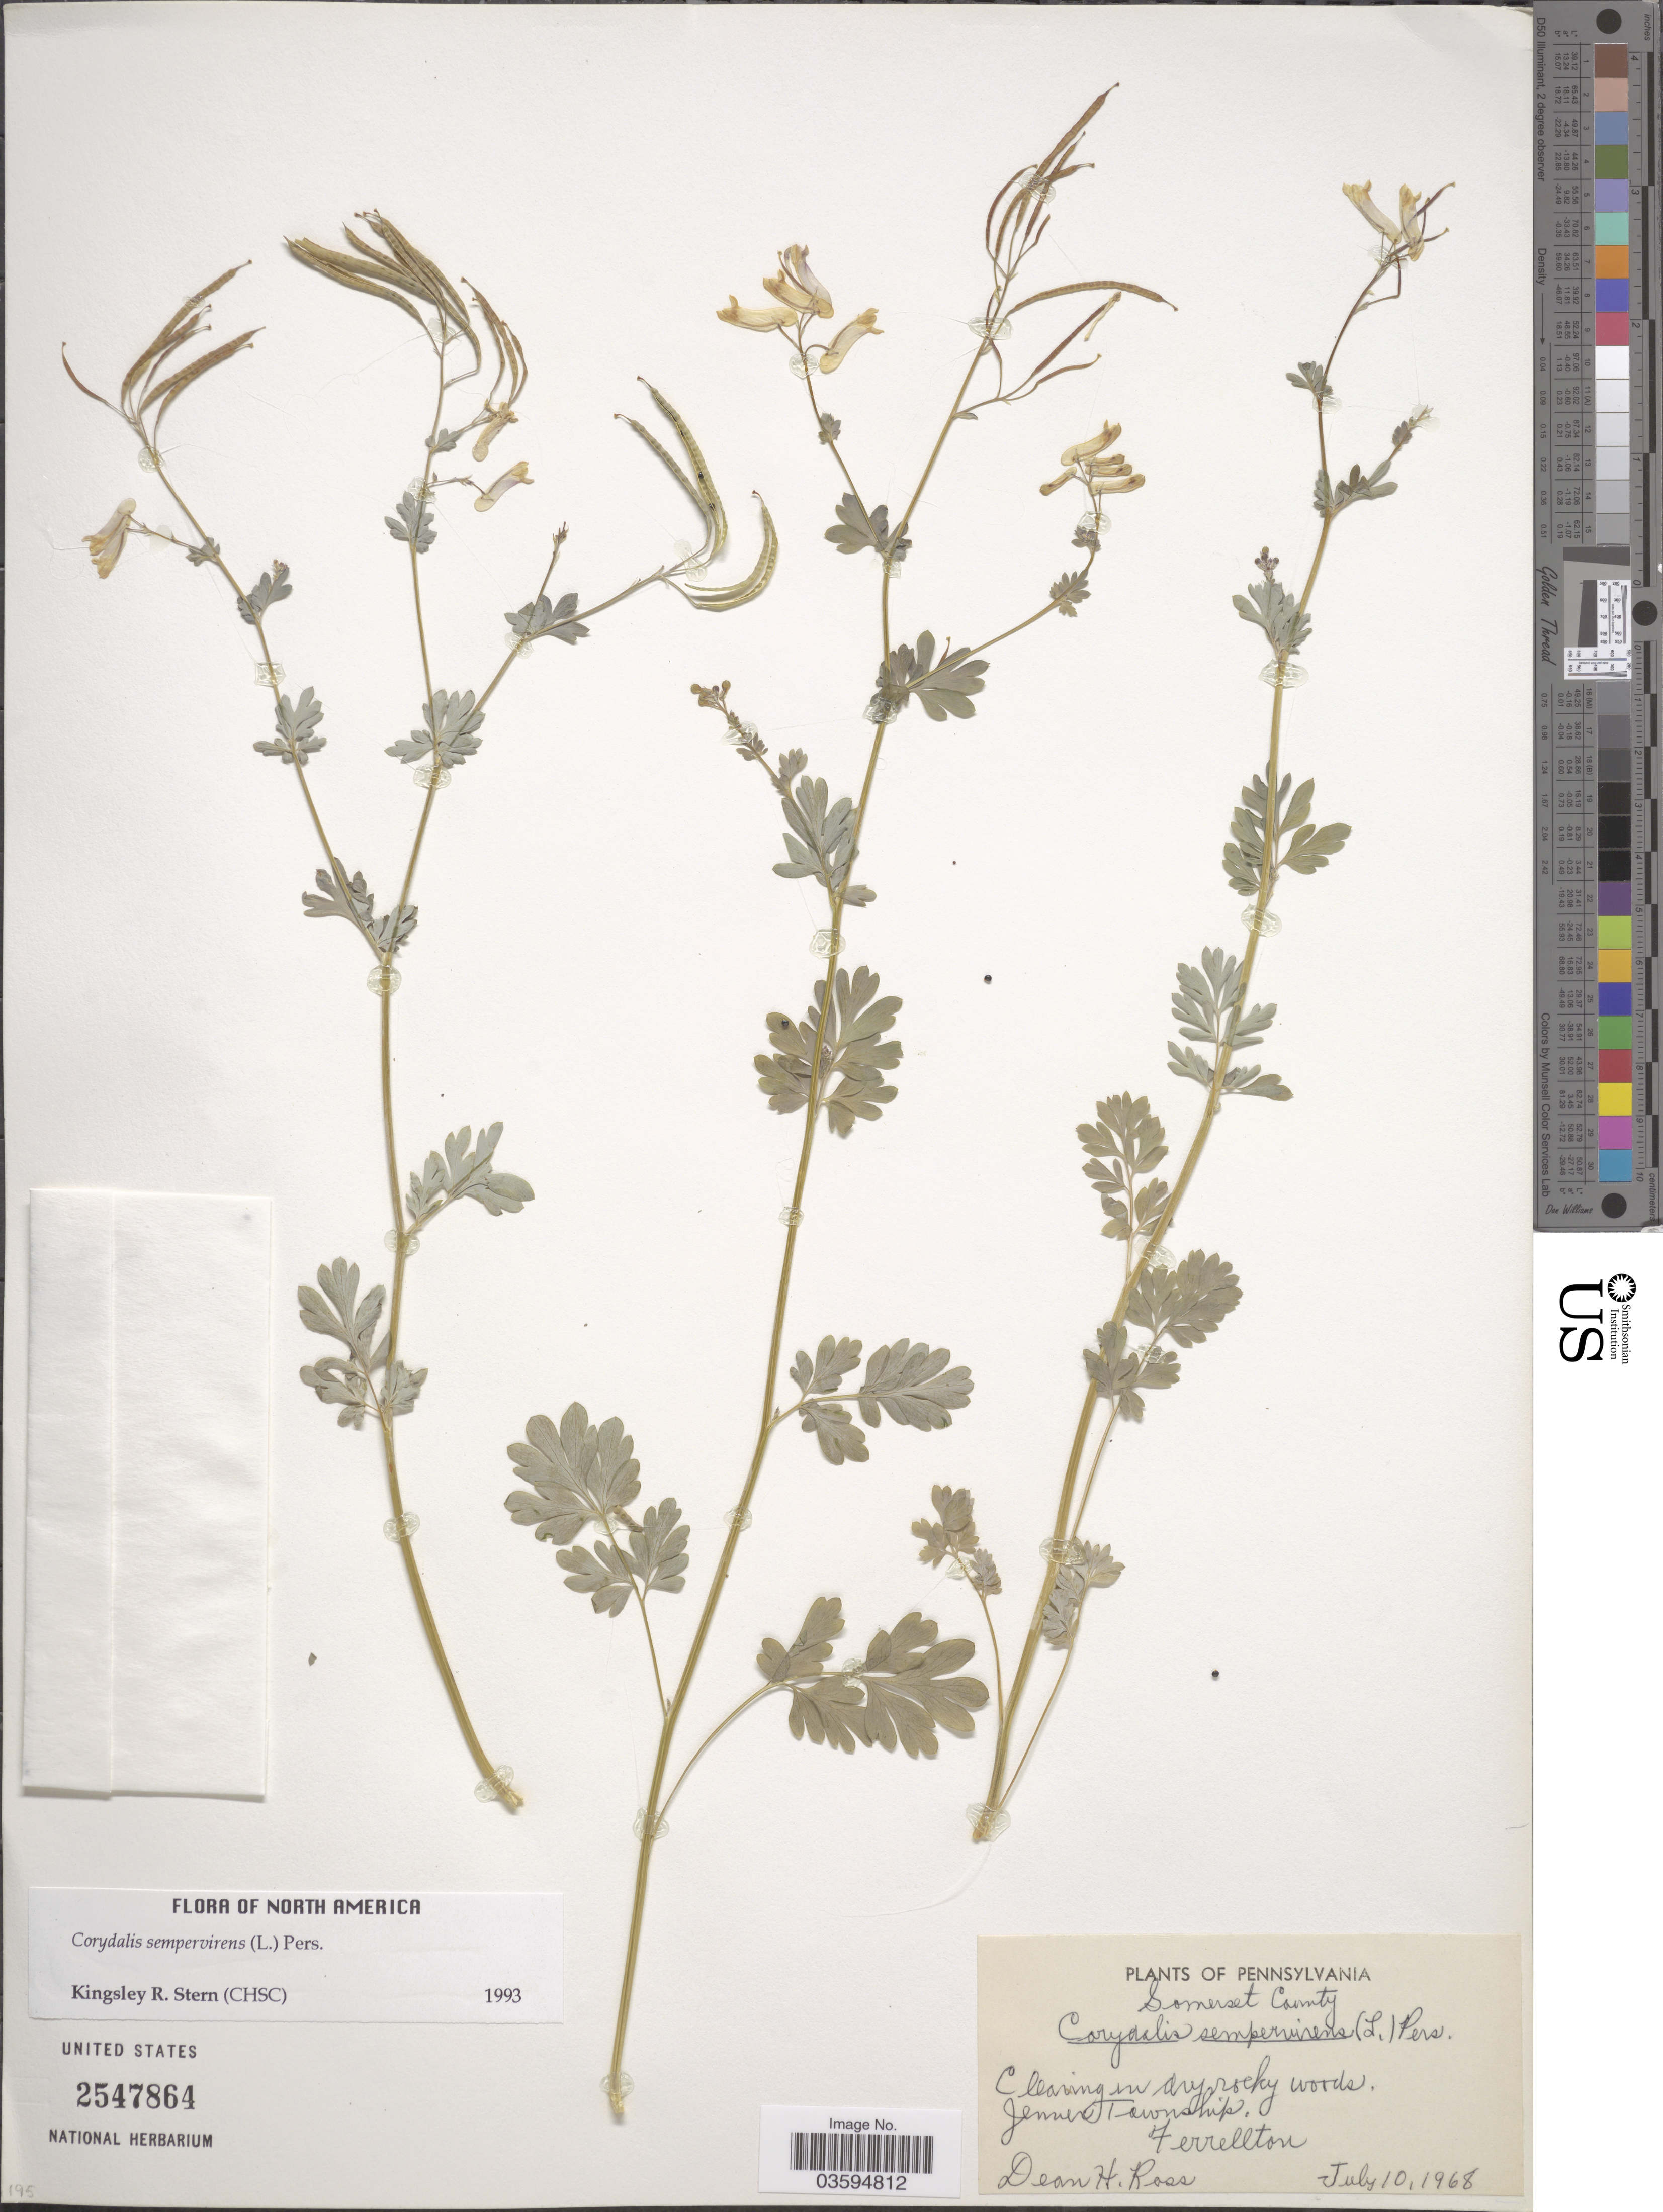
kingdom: Plantae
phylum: Tracheophyta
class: Magnoliopsida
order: Ranunculales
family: Papaveraceae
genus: Capnoides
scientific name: Capnoides sempervirens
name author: (L.) Borkh.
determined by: Strong, M. T., (US), Smithsonian Institution - National Museum of Natural History (UNITED STATES)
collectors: D. Ross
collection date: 1968-07-10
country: United States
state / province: Pennsylvania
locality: Somerset County. Jenner Township, Ferrelton.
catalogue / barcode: US 2547864